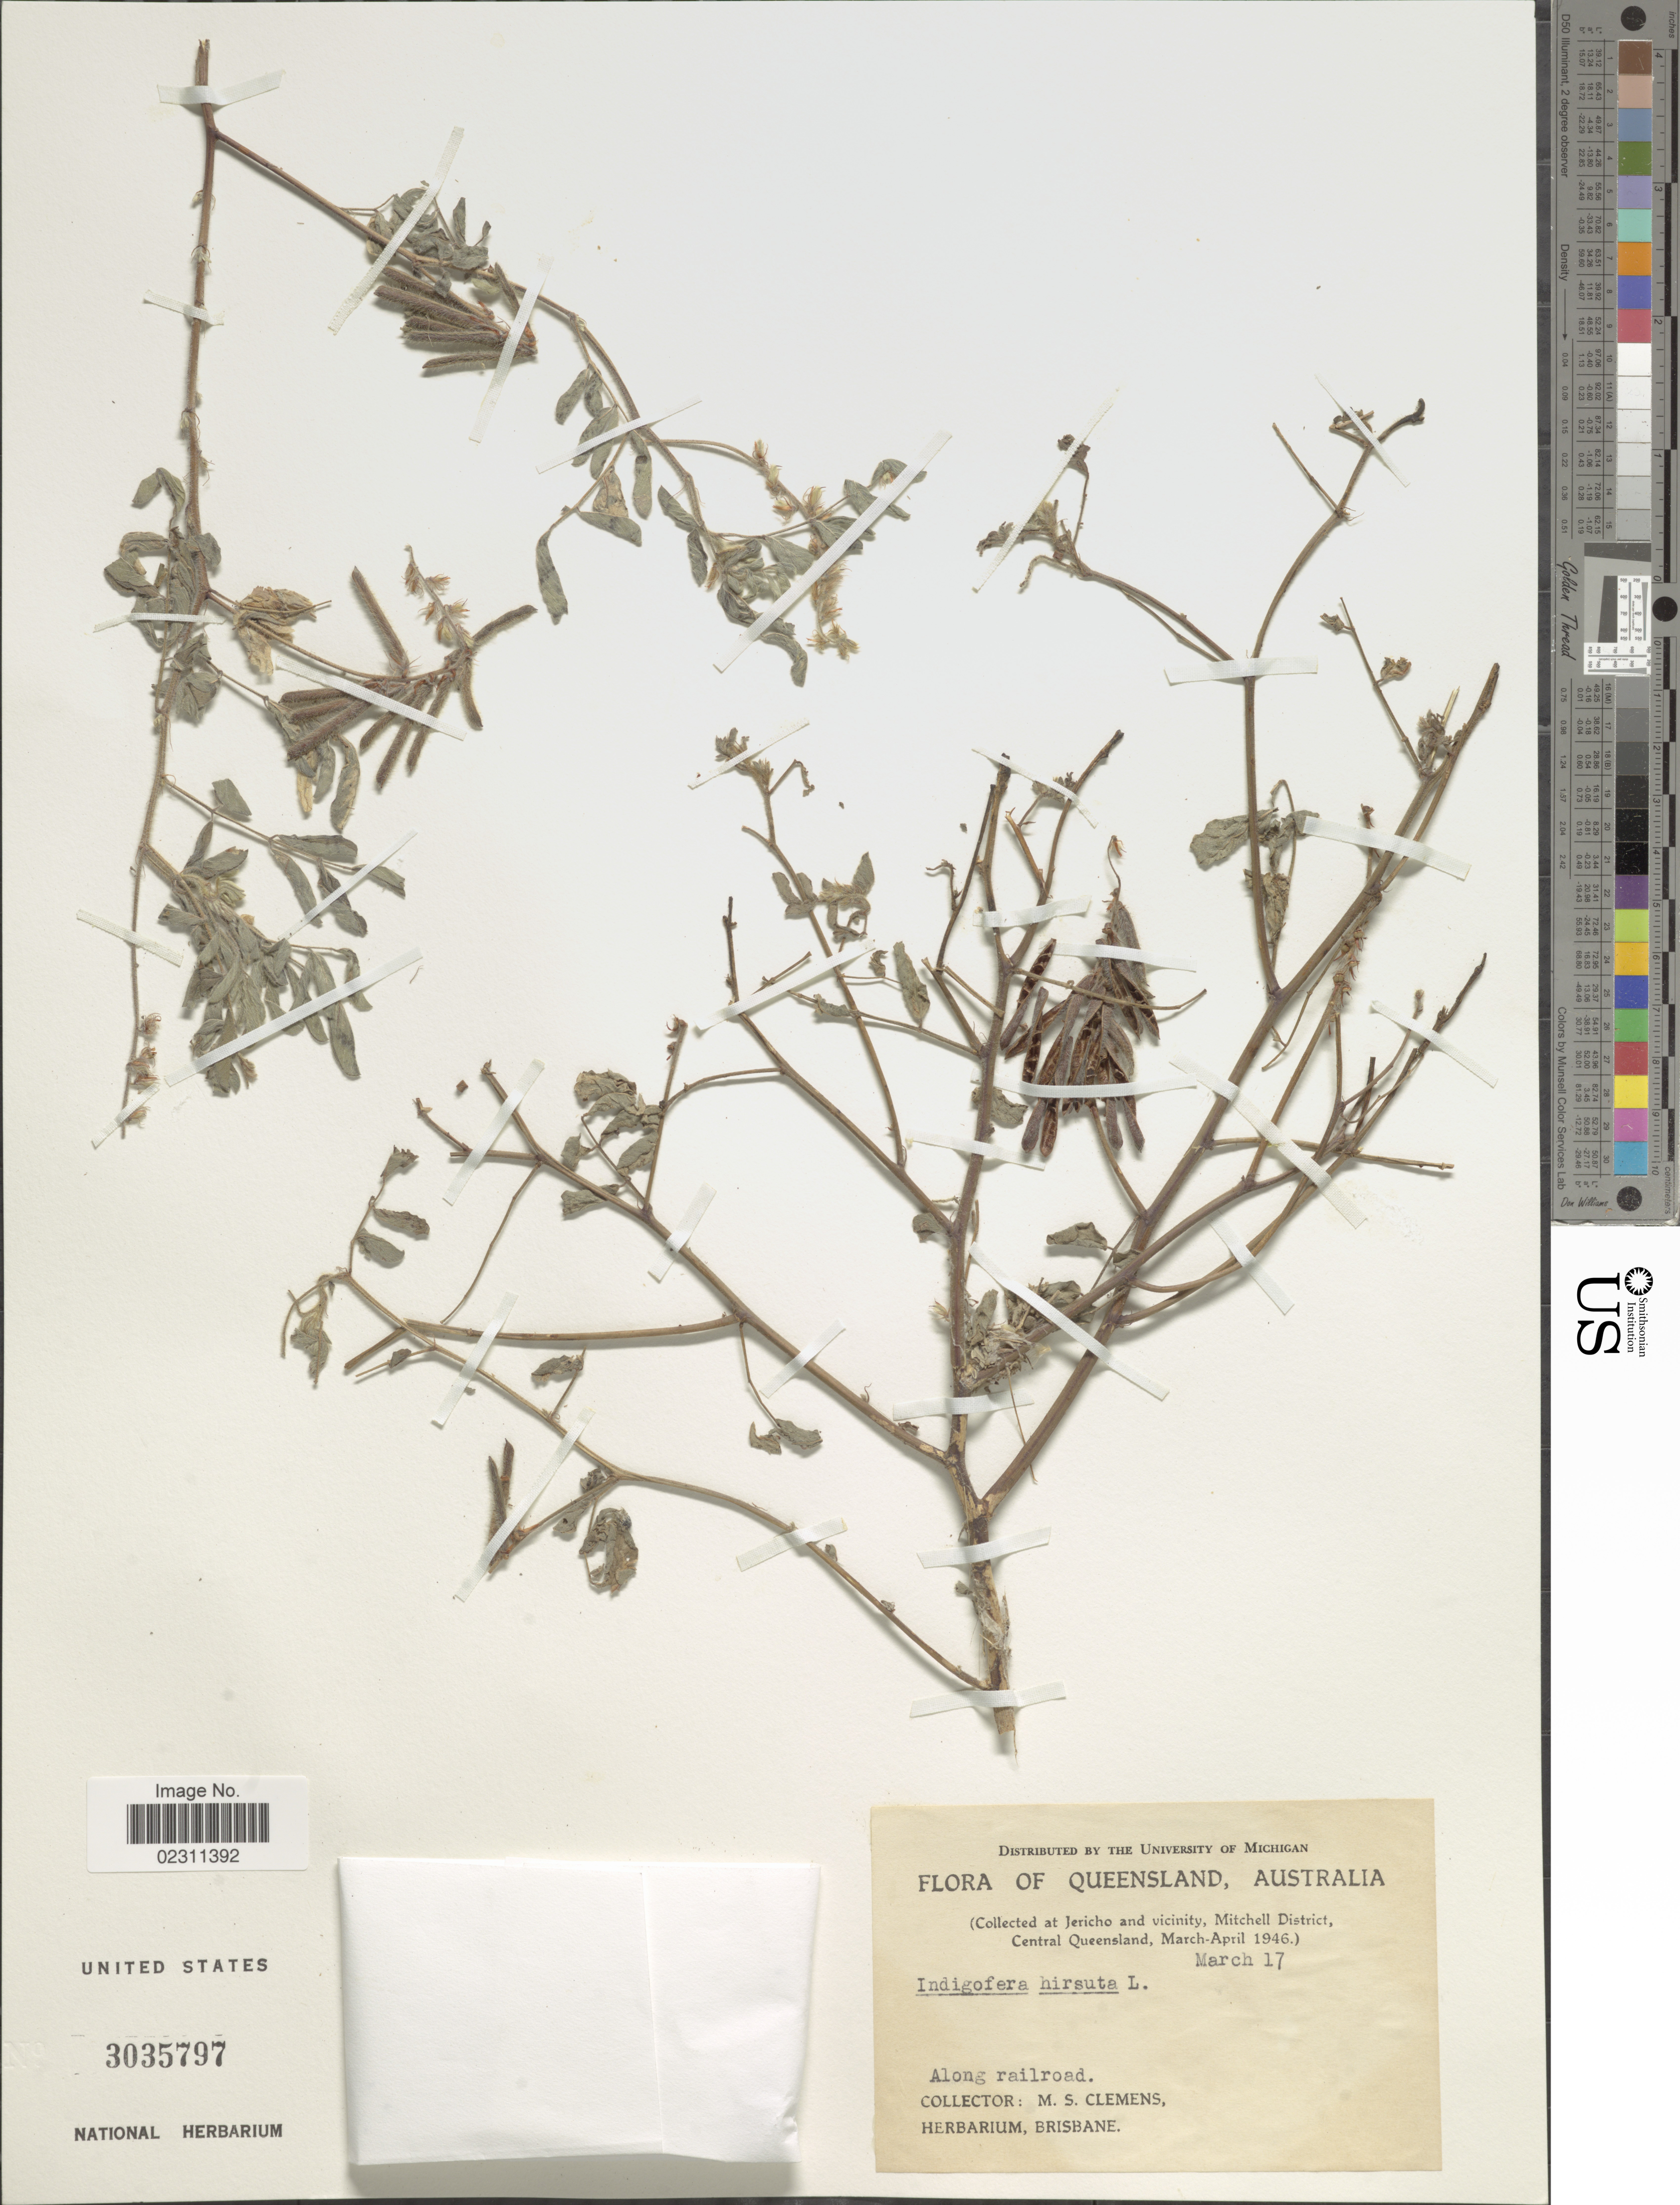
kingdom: Plantae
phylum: Tracheophyta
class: Magnoliopsida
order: Fabales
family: Fabaceae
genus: Indigofera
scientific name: Indigofera hirsuta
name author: L.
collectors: M. S. Clemens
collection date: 1946-03-17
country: Australia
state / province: Queensland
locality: At Jericho and vicinity, Mitchell District, Central Queensland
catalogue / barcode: US 3035797